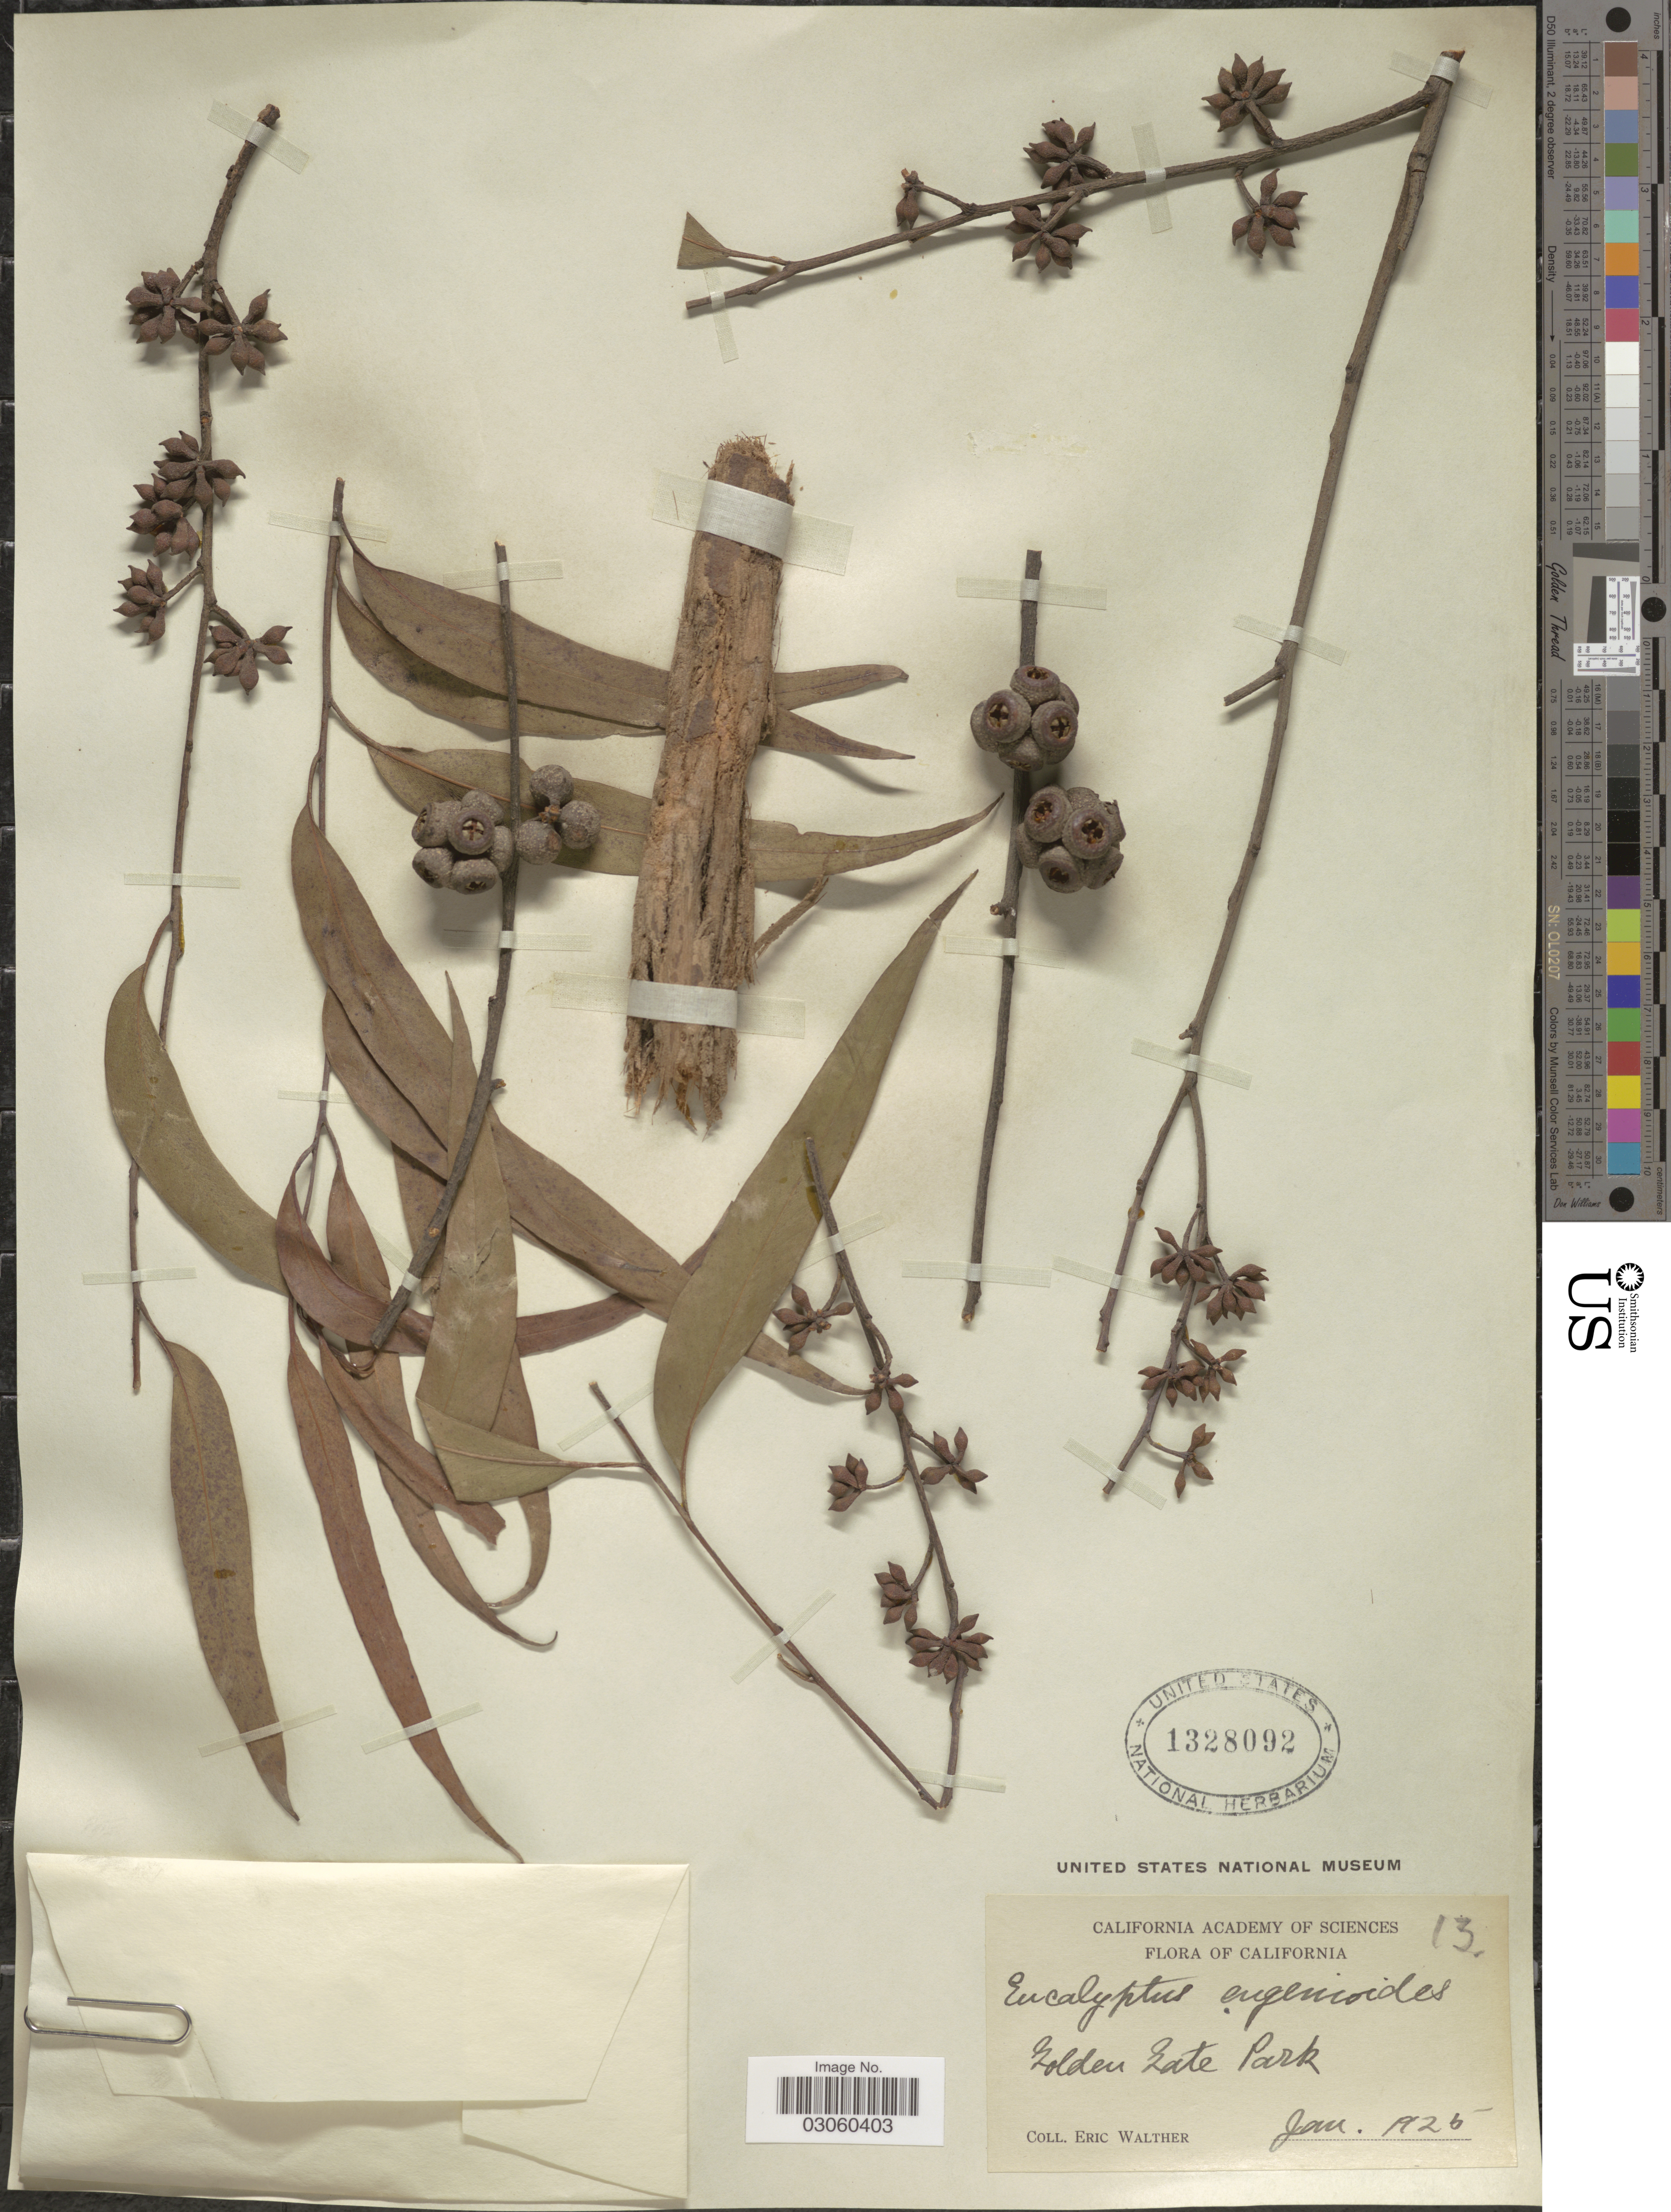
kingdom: Plantae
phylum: Tracheophyta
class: Magnoliopsida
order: Myrtales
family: Myrtaceae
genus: Eucalyptus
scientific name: Eucalyptus eugenioides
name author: Siebert ex Spreng.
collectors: E. Walther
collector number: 13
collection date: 1925-01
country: United States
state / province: California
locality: Golden Gate Park.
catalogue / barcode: US 1328092